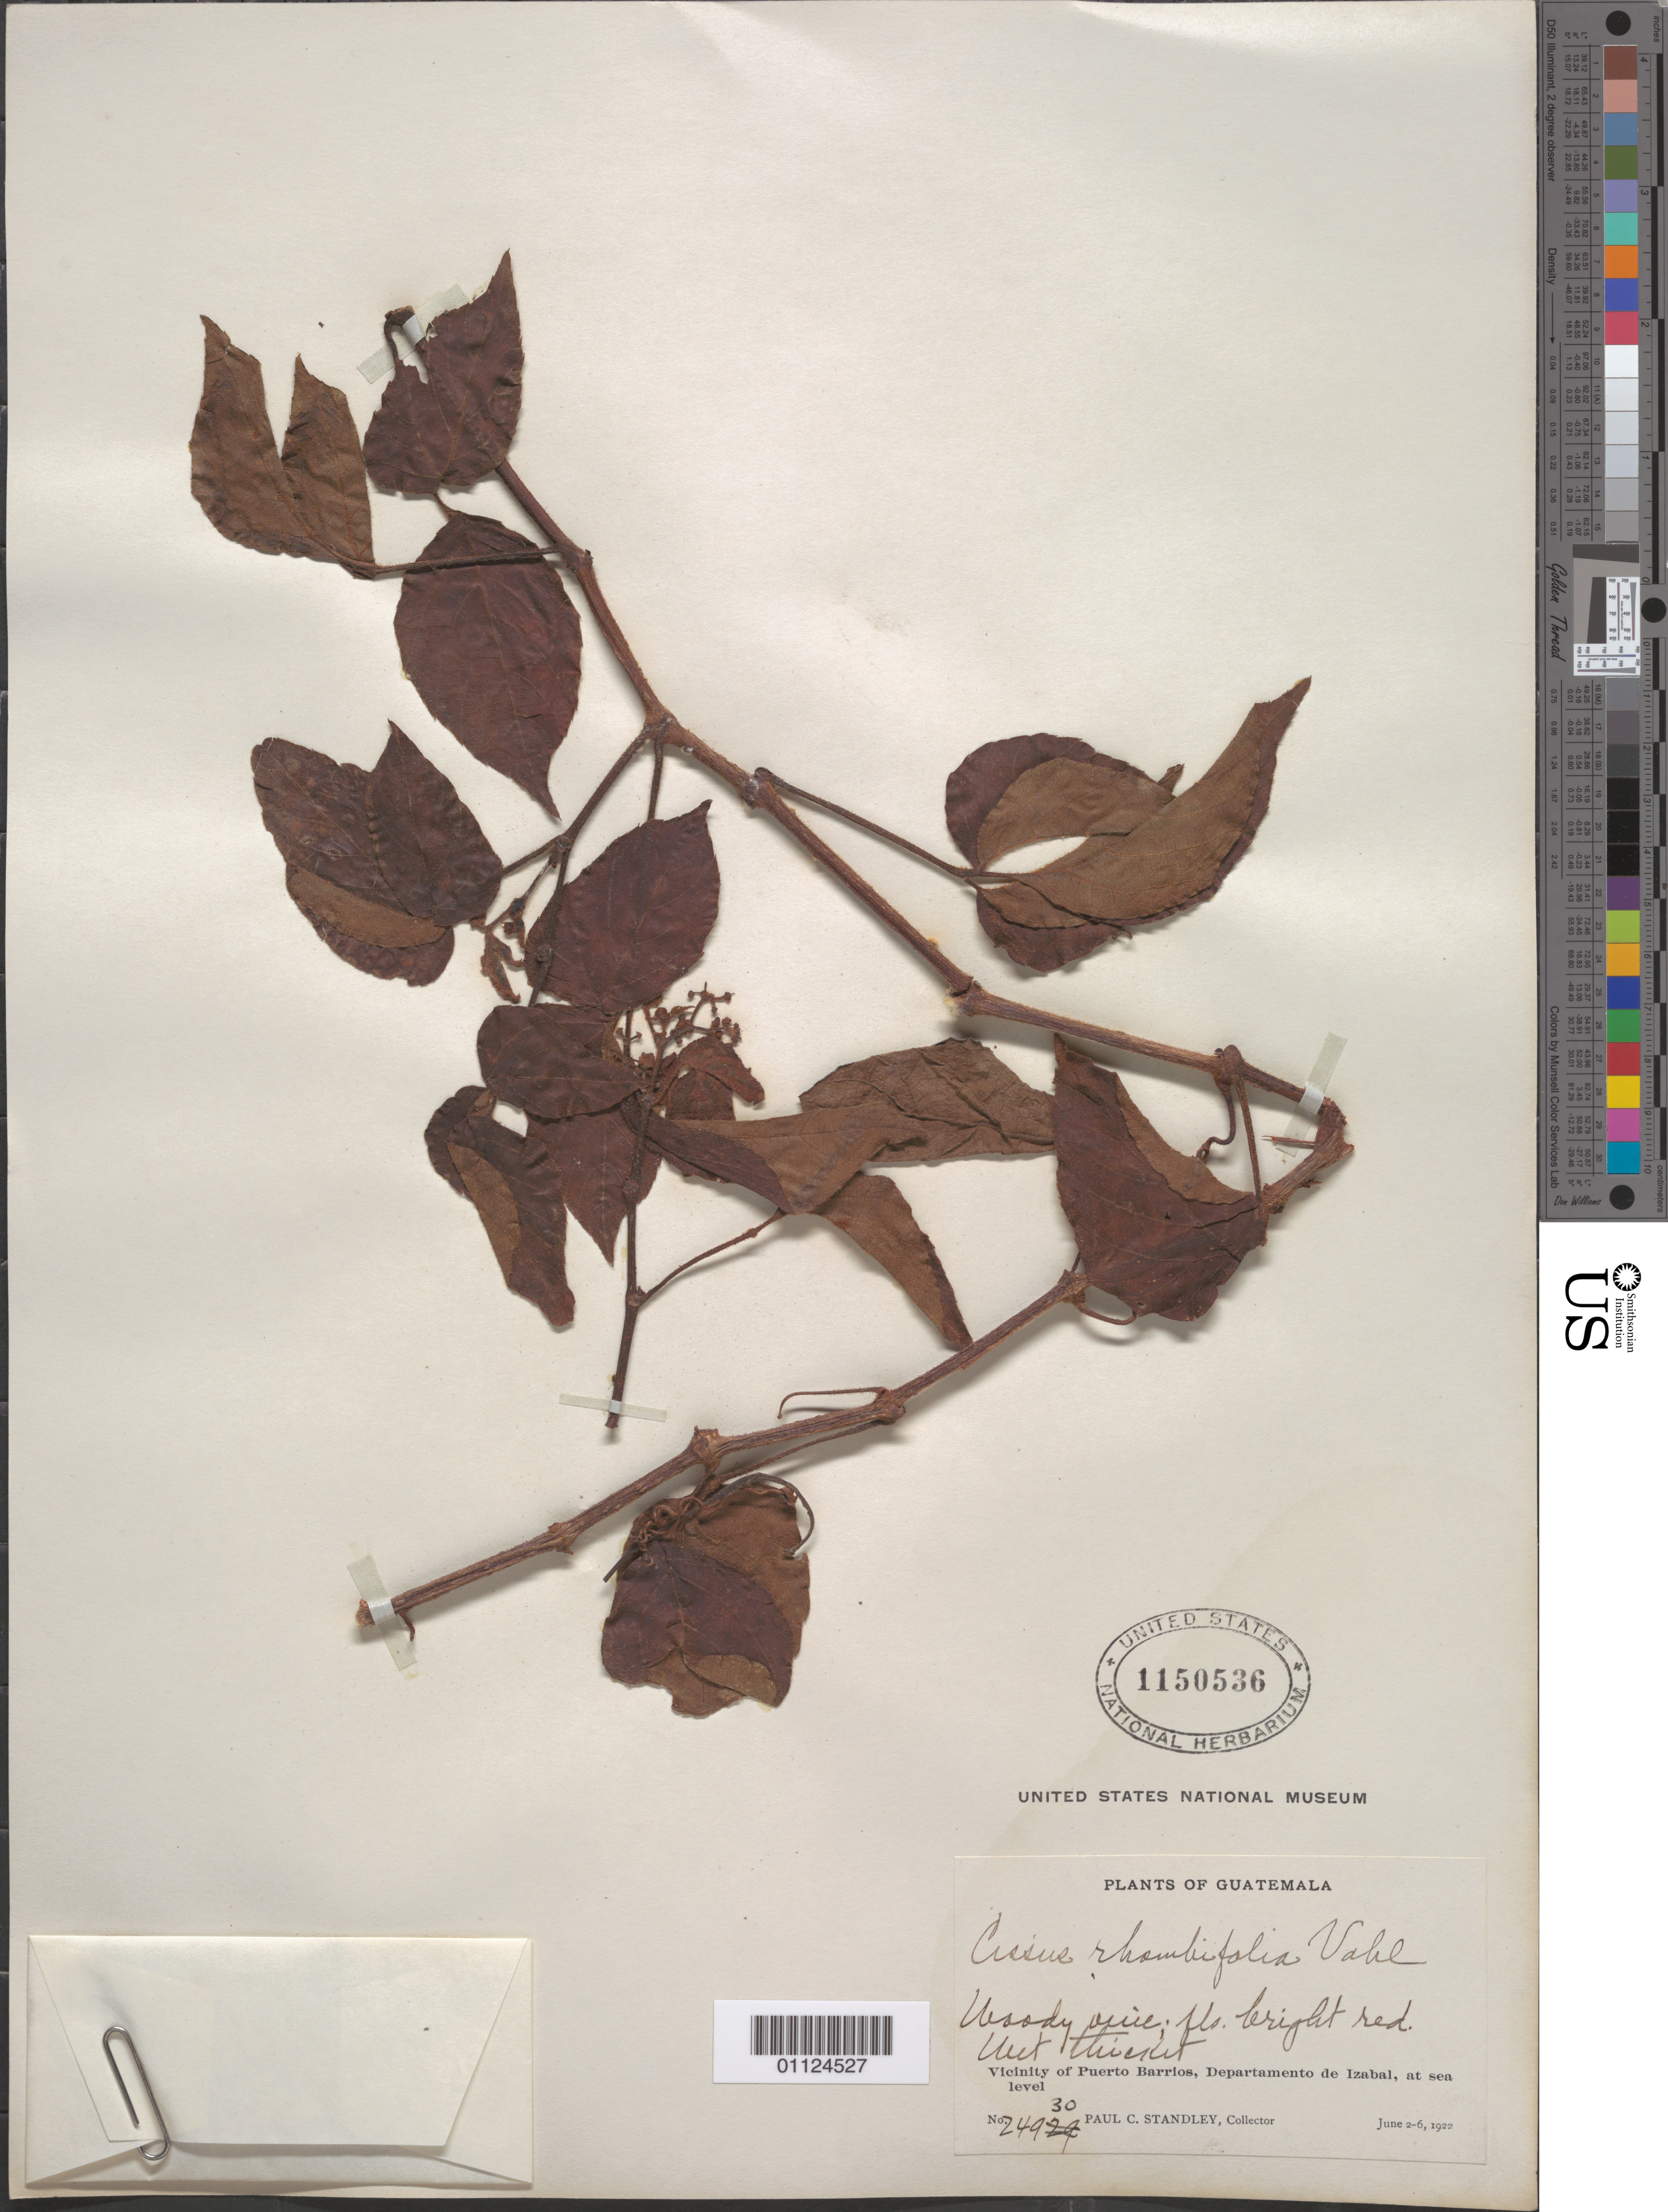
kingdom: Plantae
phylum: Tracheophyta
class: Magnoliopsida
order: Vitales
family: Vitaceae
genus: Cissus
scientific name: Cissus rhombifolia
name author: Vahl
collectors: P. C. Standley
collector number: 24930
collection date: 1922-06-02/1922-06-06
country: Guatemala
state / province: Izabal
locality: Vicinity of Puerto Barrios.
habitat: Woody vine. Wet thicket.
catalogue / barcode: US 1150536